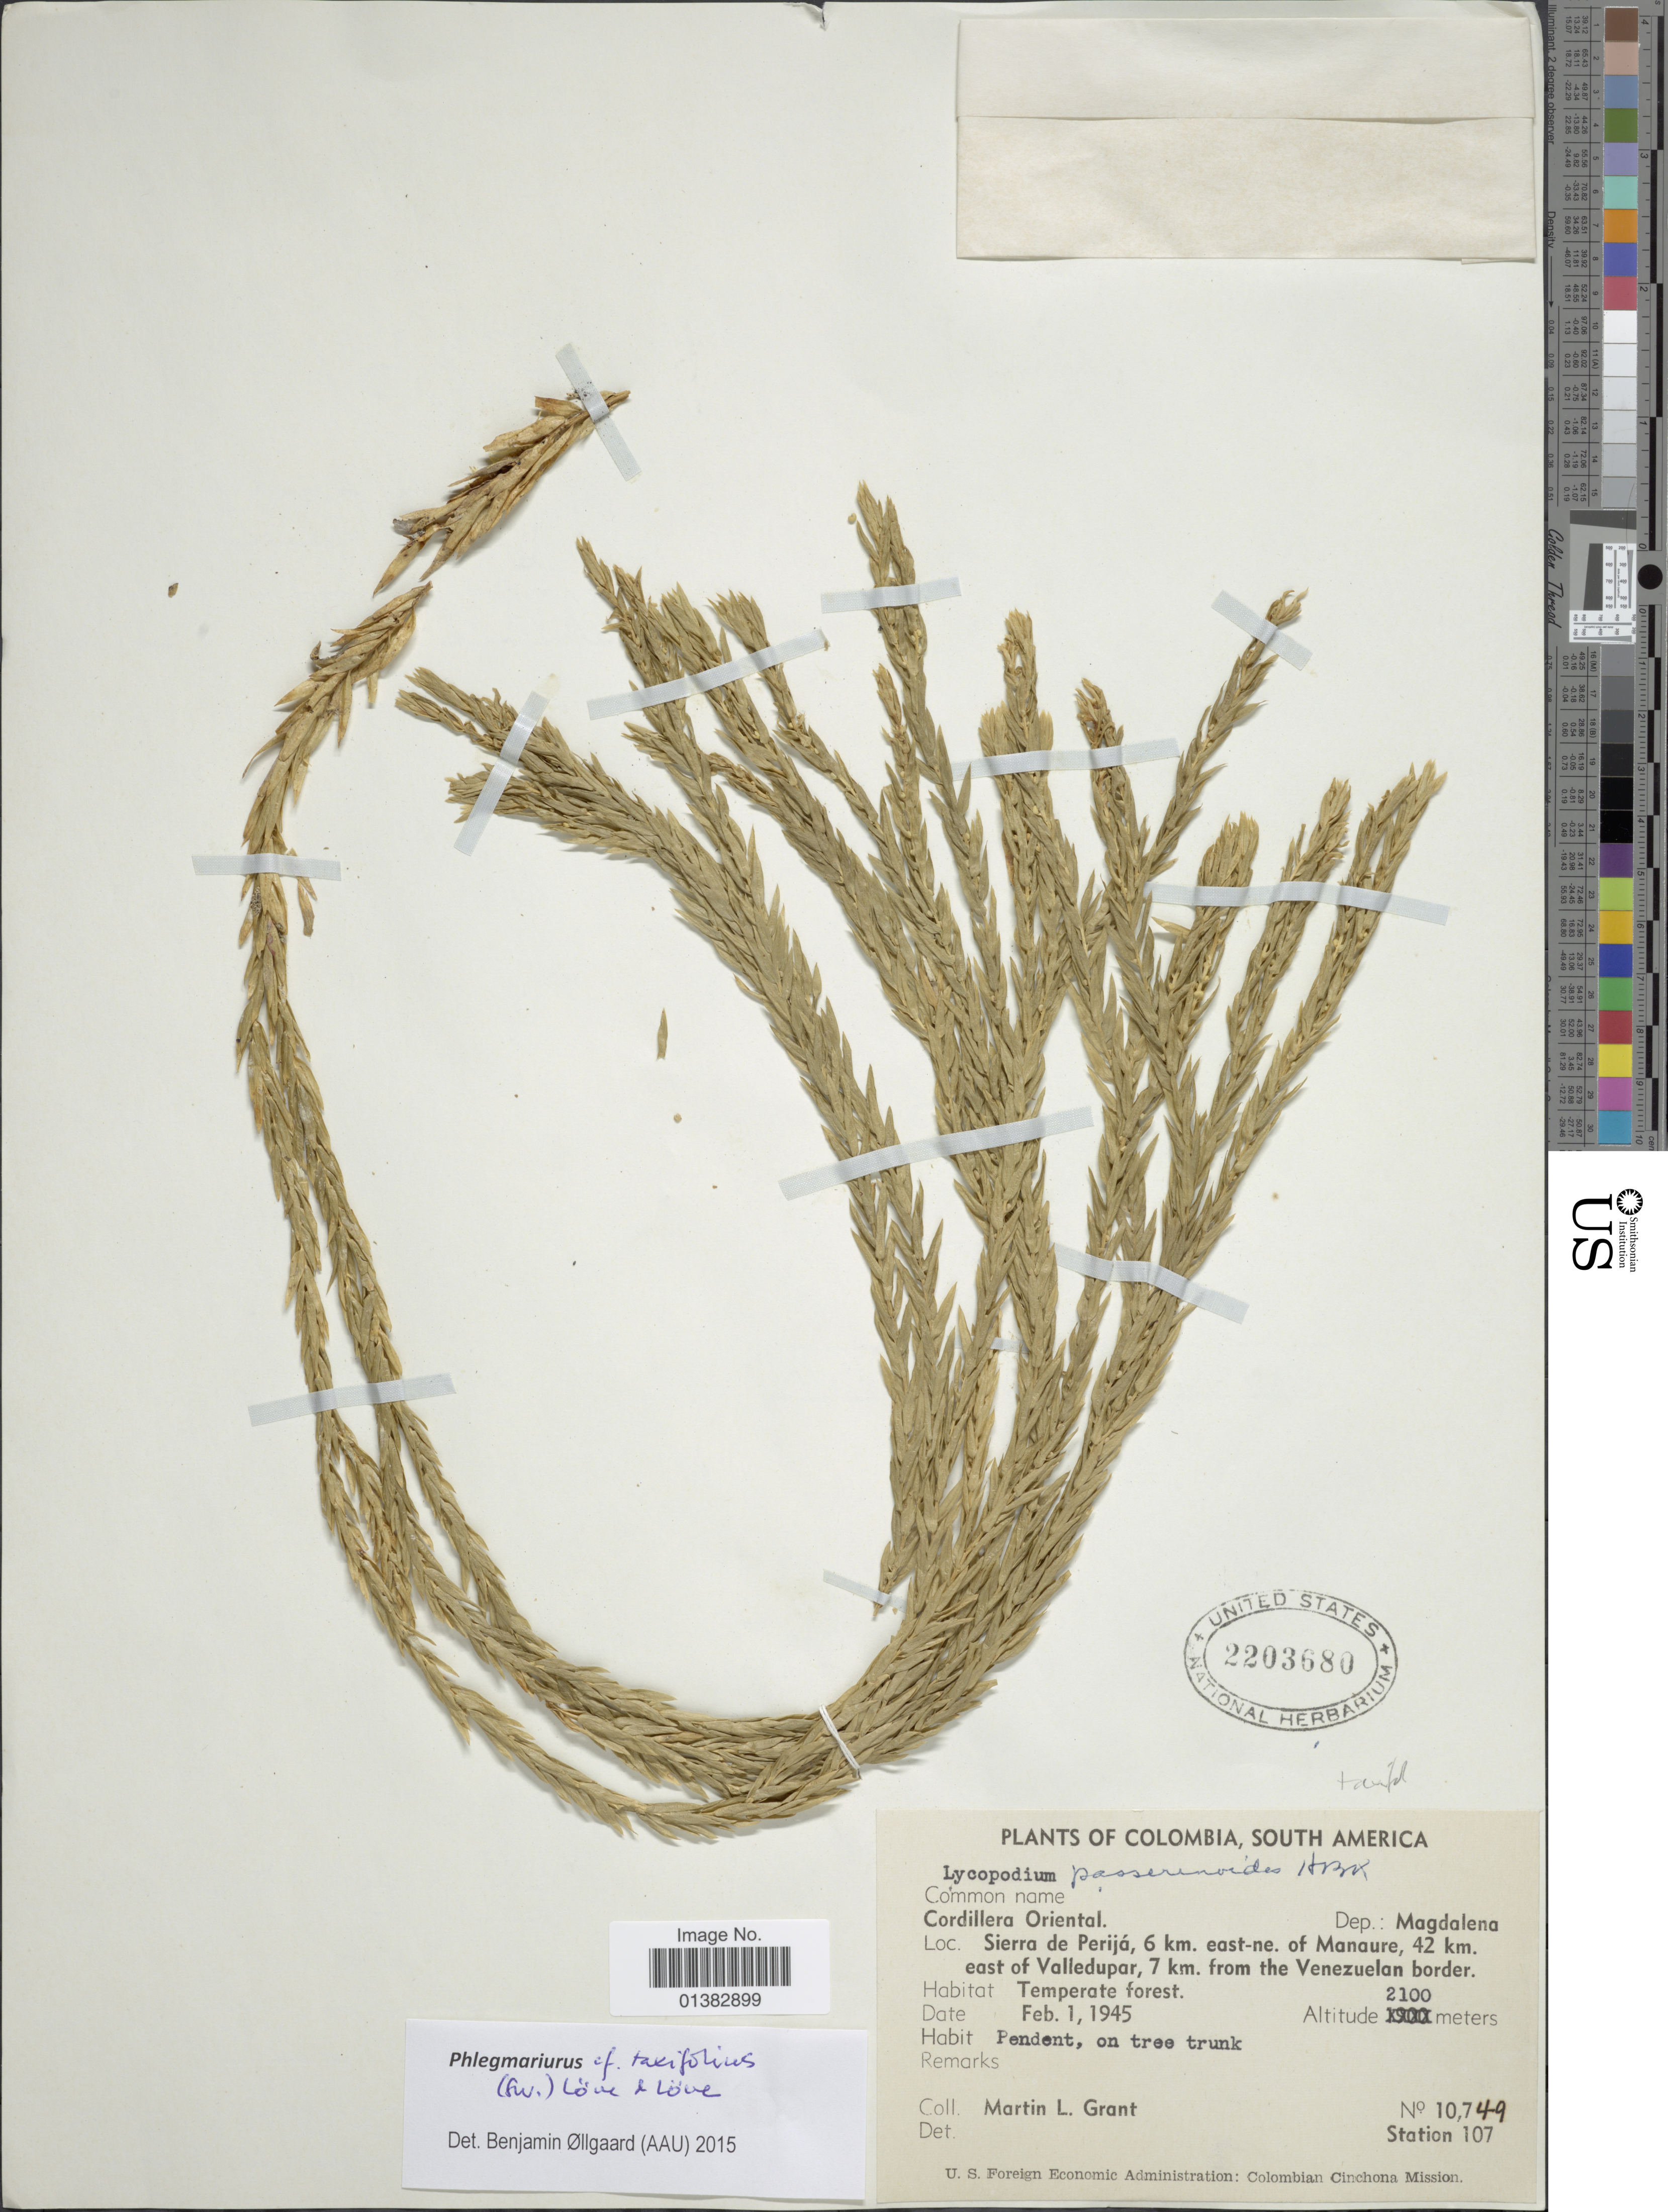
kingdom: Plantae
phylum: Tracheophyta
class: Lycopodiopsida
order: Lycopodiales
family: Lycopodiaceae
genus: Phlegmariurus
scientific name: Phlegmariurus taxifolius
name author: (Sw.) Á. Löve & D. Löve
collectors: M. L. Grant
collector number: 10749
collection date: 1945-02-01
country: Colombia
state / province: Magdalena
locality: Cordillera Oriental, Sierra de Perijá, 6 km. east-ne. of Manaure, 42 km. east of Valledupar, 7 km. from the Venezuelan border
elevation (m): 2100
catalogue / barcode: US 2203680